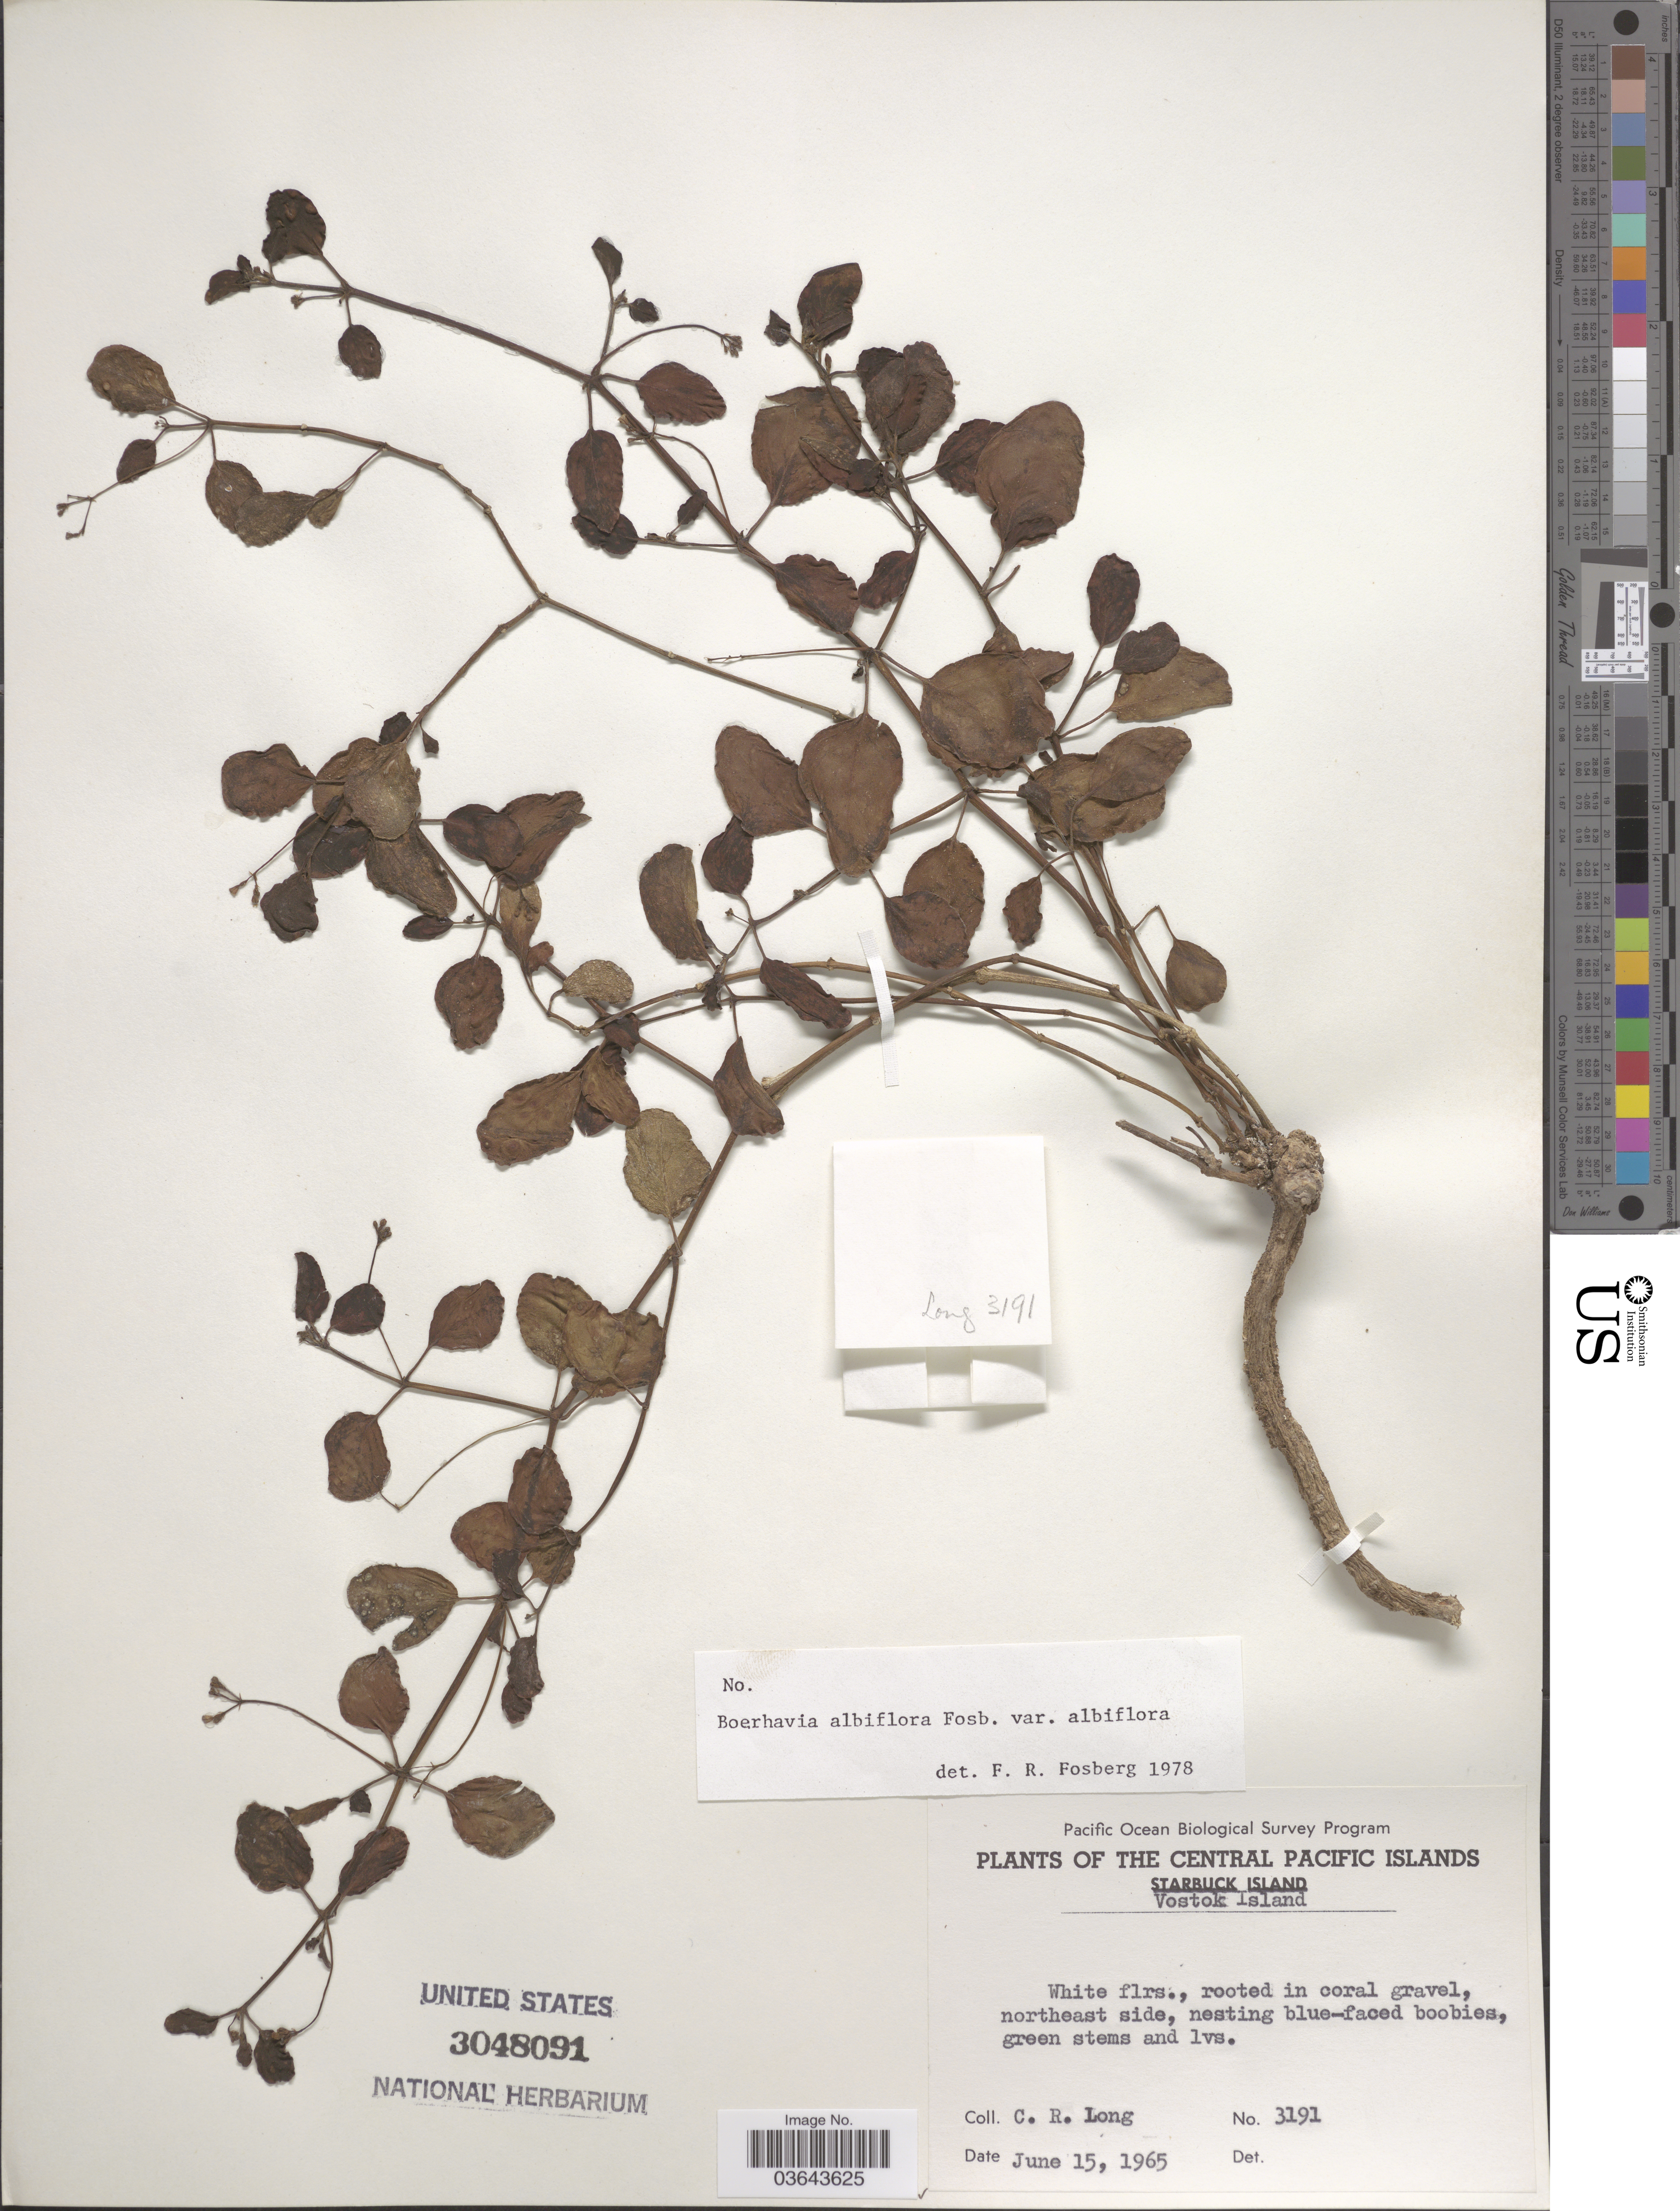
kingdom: Plantae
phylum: Tracheophyta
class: Magnoliopsida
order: Caryophyllales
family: Nyctaginaceae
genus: Boerhavia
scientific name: Boerhavia albiflora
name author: Fosberg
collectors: C. R. Long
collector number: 3191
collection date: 1965-06-15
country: Kiribati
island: Vostok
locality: The Central Pacific Islands. Vostok Island.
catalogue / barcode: US 3048091